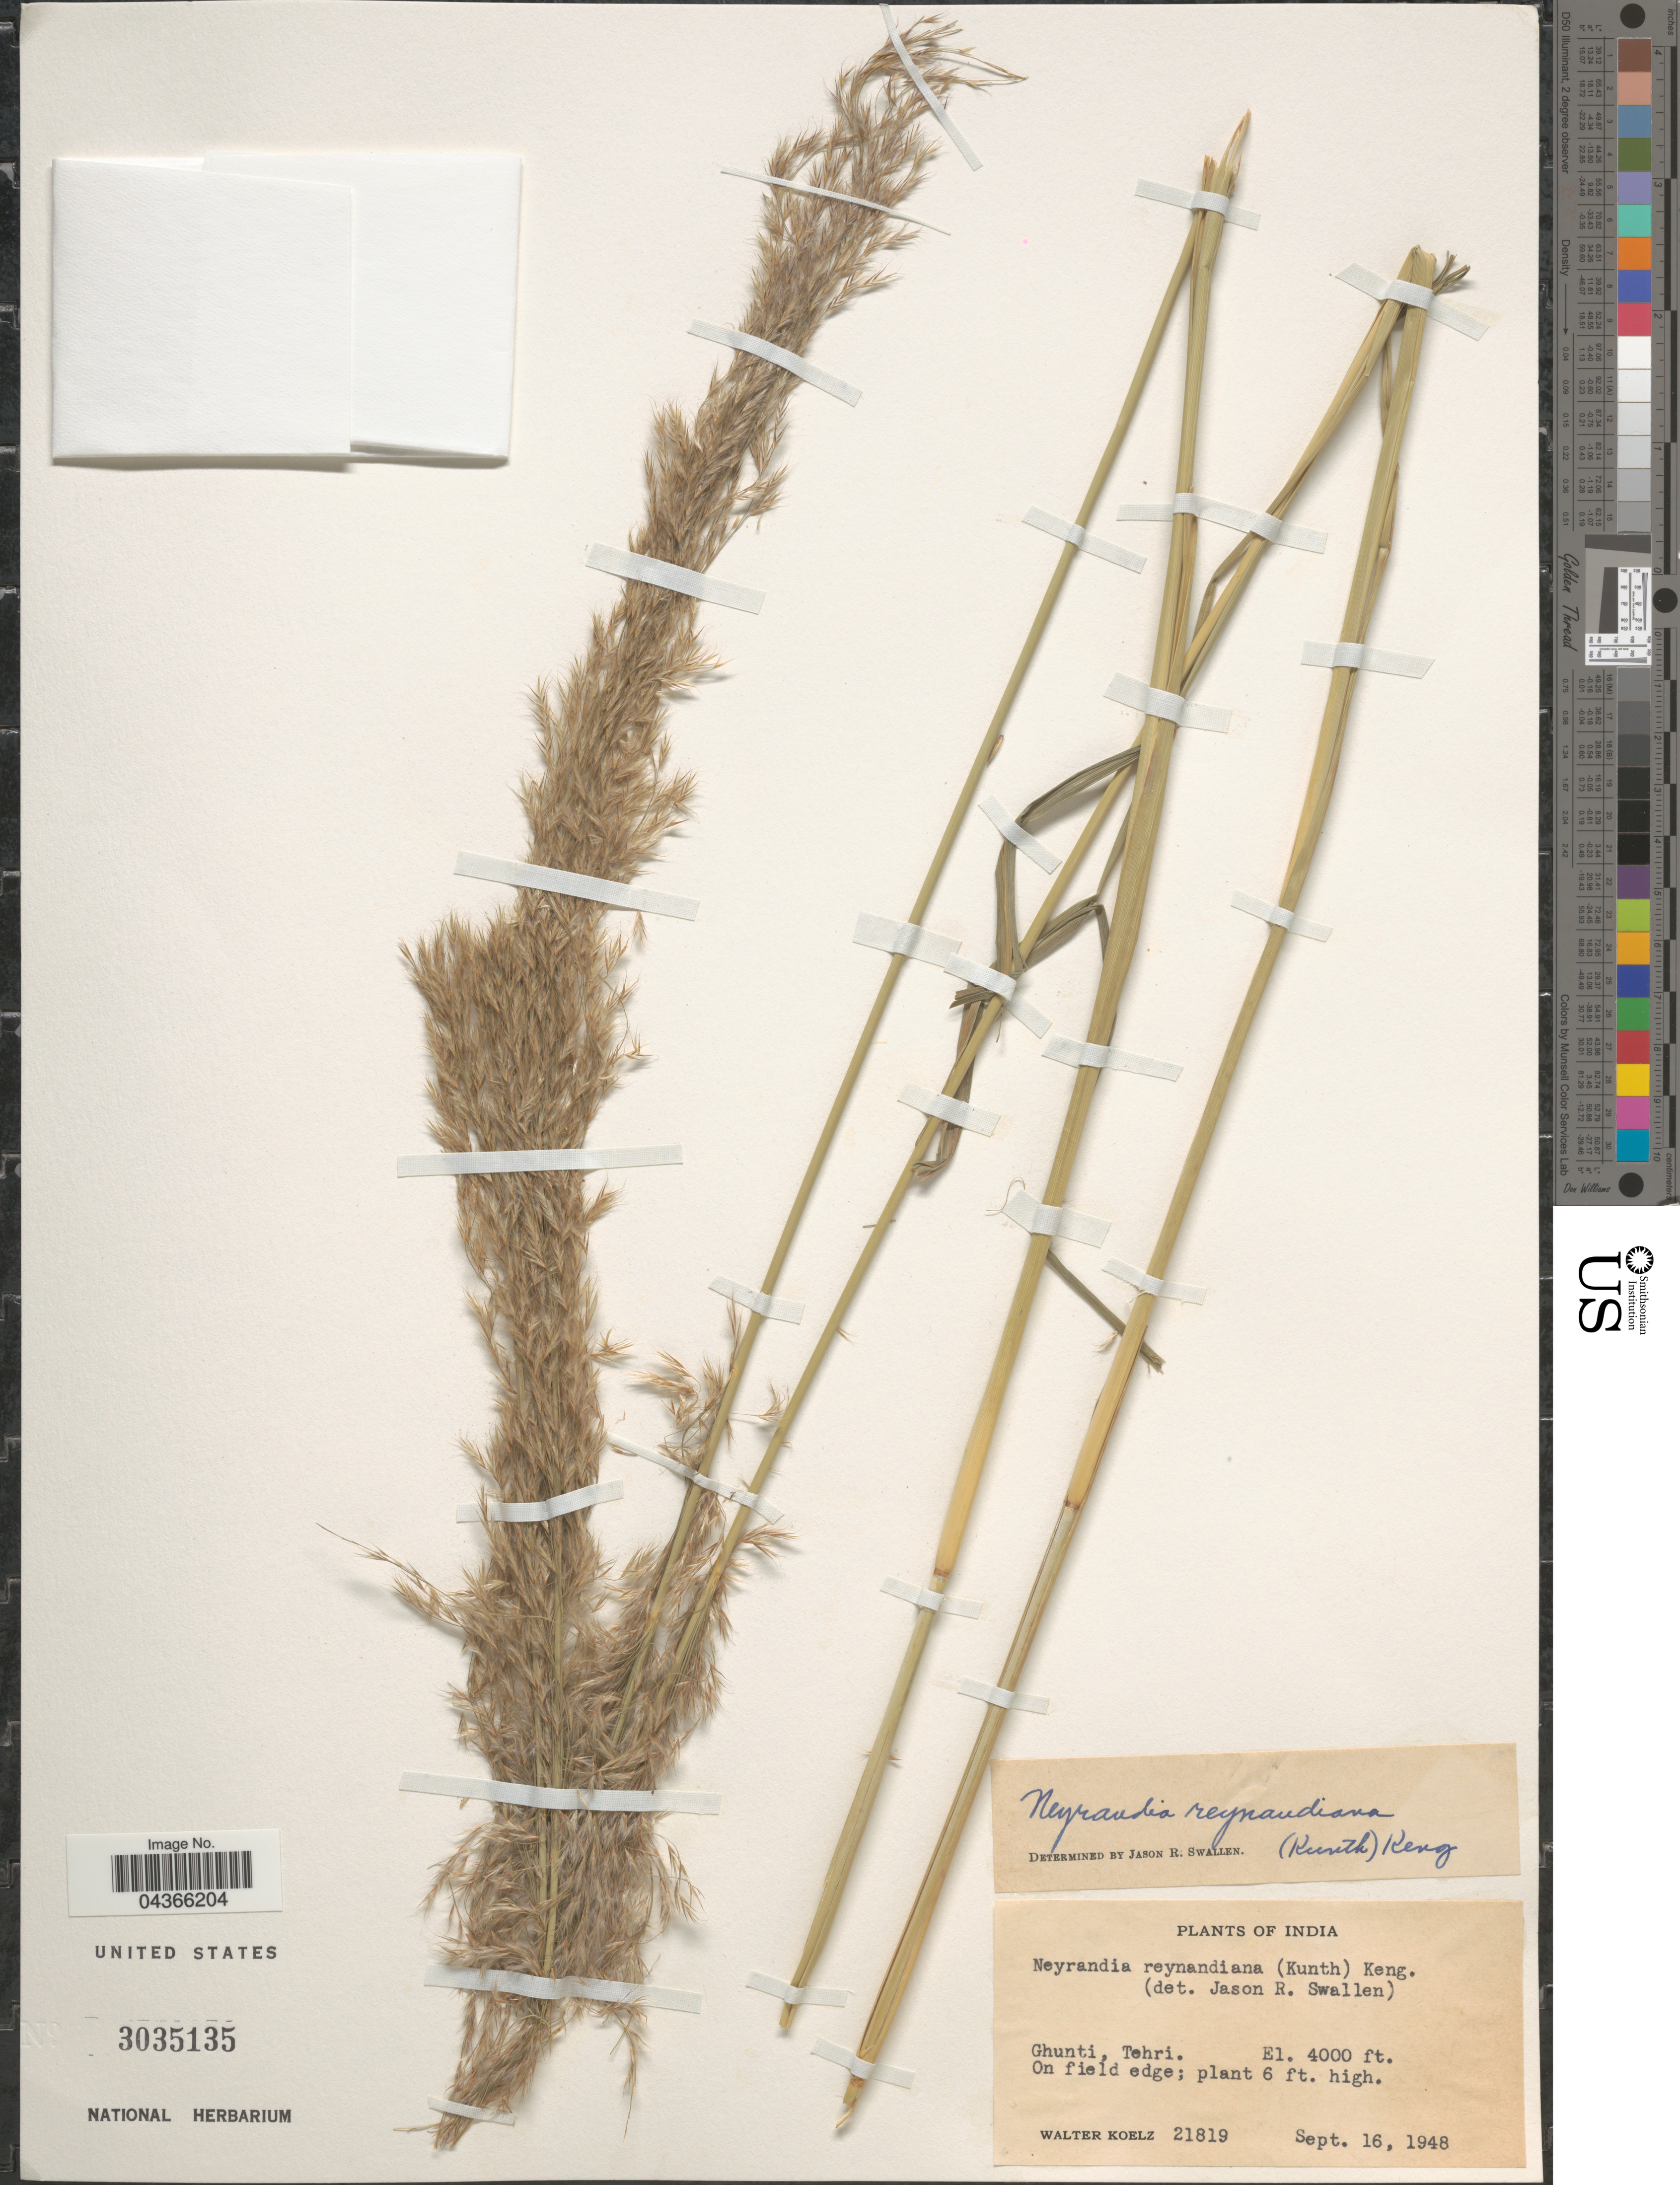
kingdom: Plantae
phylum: Tracheophyta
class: Liliopsida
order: Poales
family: Poaceae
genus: Neyraudia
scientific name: Neyraudia reynaudiana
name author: (Kunth) Keng ex Hitchc.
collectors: W. N. Koelz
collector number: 21819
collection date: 1948-09-16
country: India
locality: Ghunti, Tehri.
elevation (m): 1219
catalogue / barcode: US 3035135